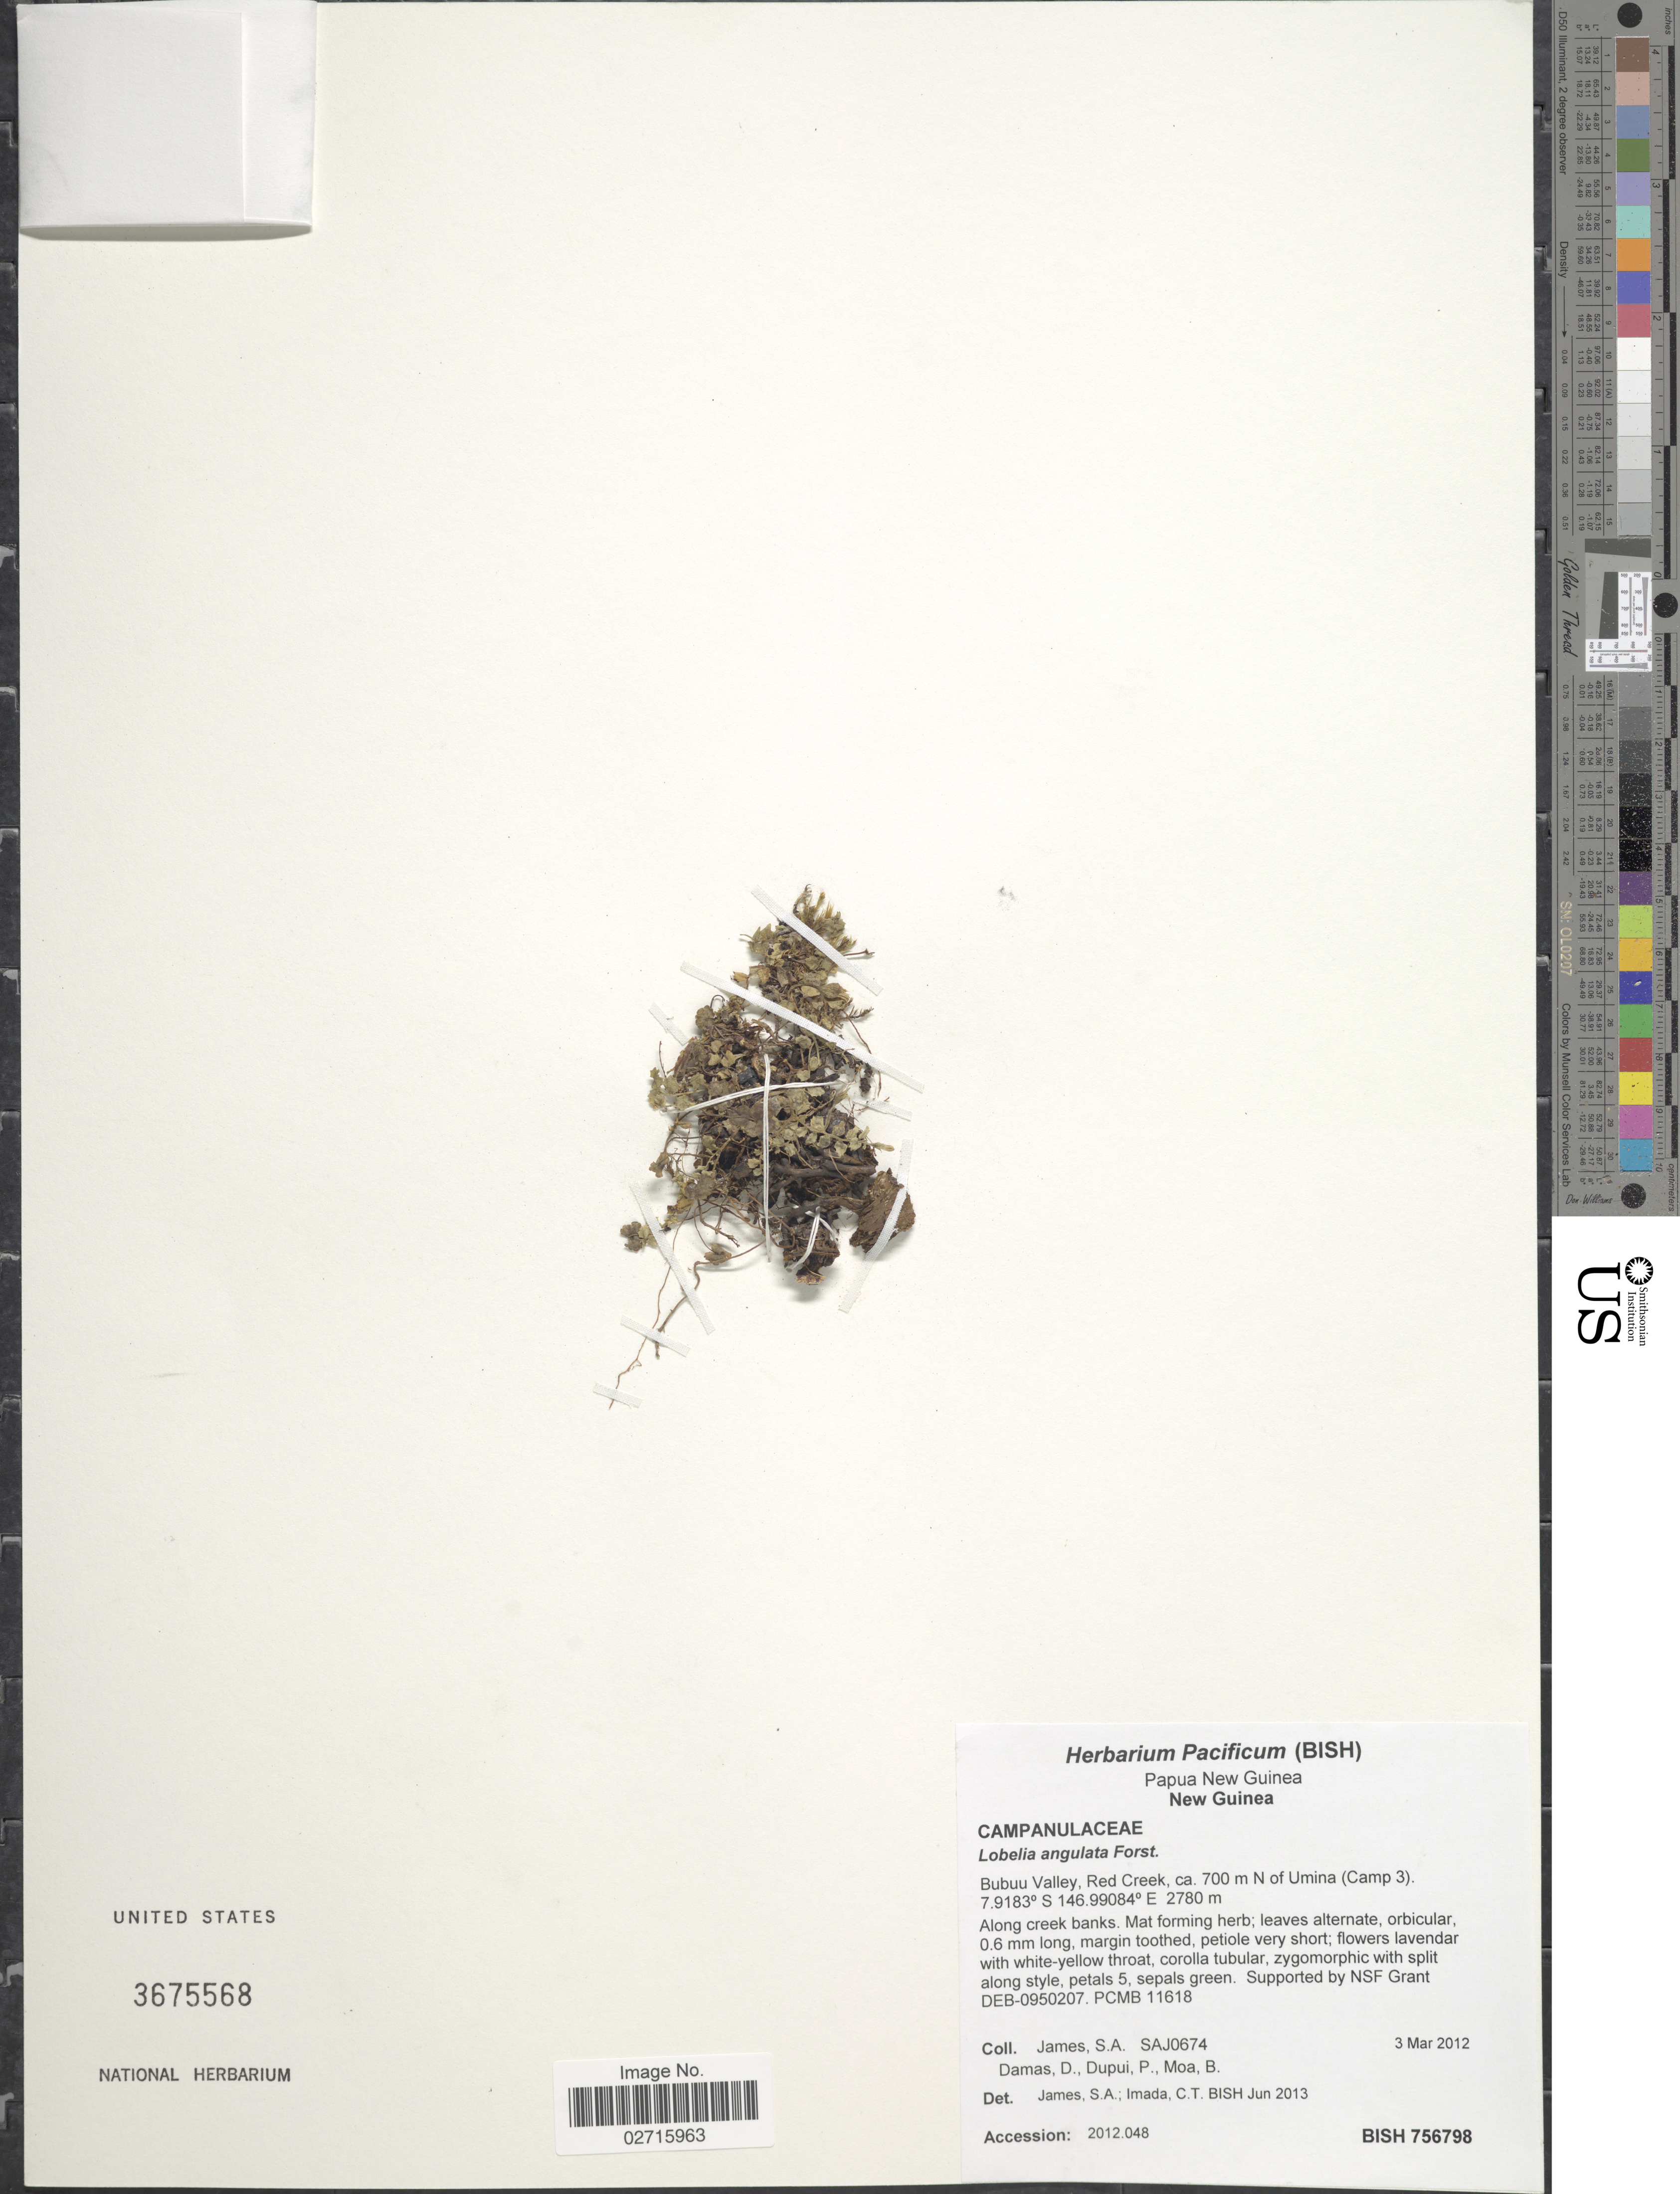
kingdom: Plantae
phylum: Tracheophyta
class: Magnoliopsida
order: Asterales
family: Campanulaceae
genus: Lobelia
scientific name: Lobelia angulata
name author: G. Forst.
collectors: S. James, D. Damas, P. Dupui & B. Moa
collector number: SAJ0674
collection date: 2012-03-03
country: Papua New Guinea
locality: New Guinea, Bubuu Valley, Red Creek, ca. 700 m N of Umina (Camp 3), along creek banks.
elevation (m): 2780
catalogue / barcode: US 3675568